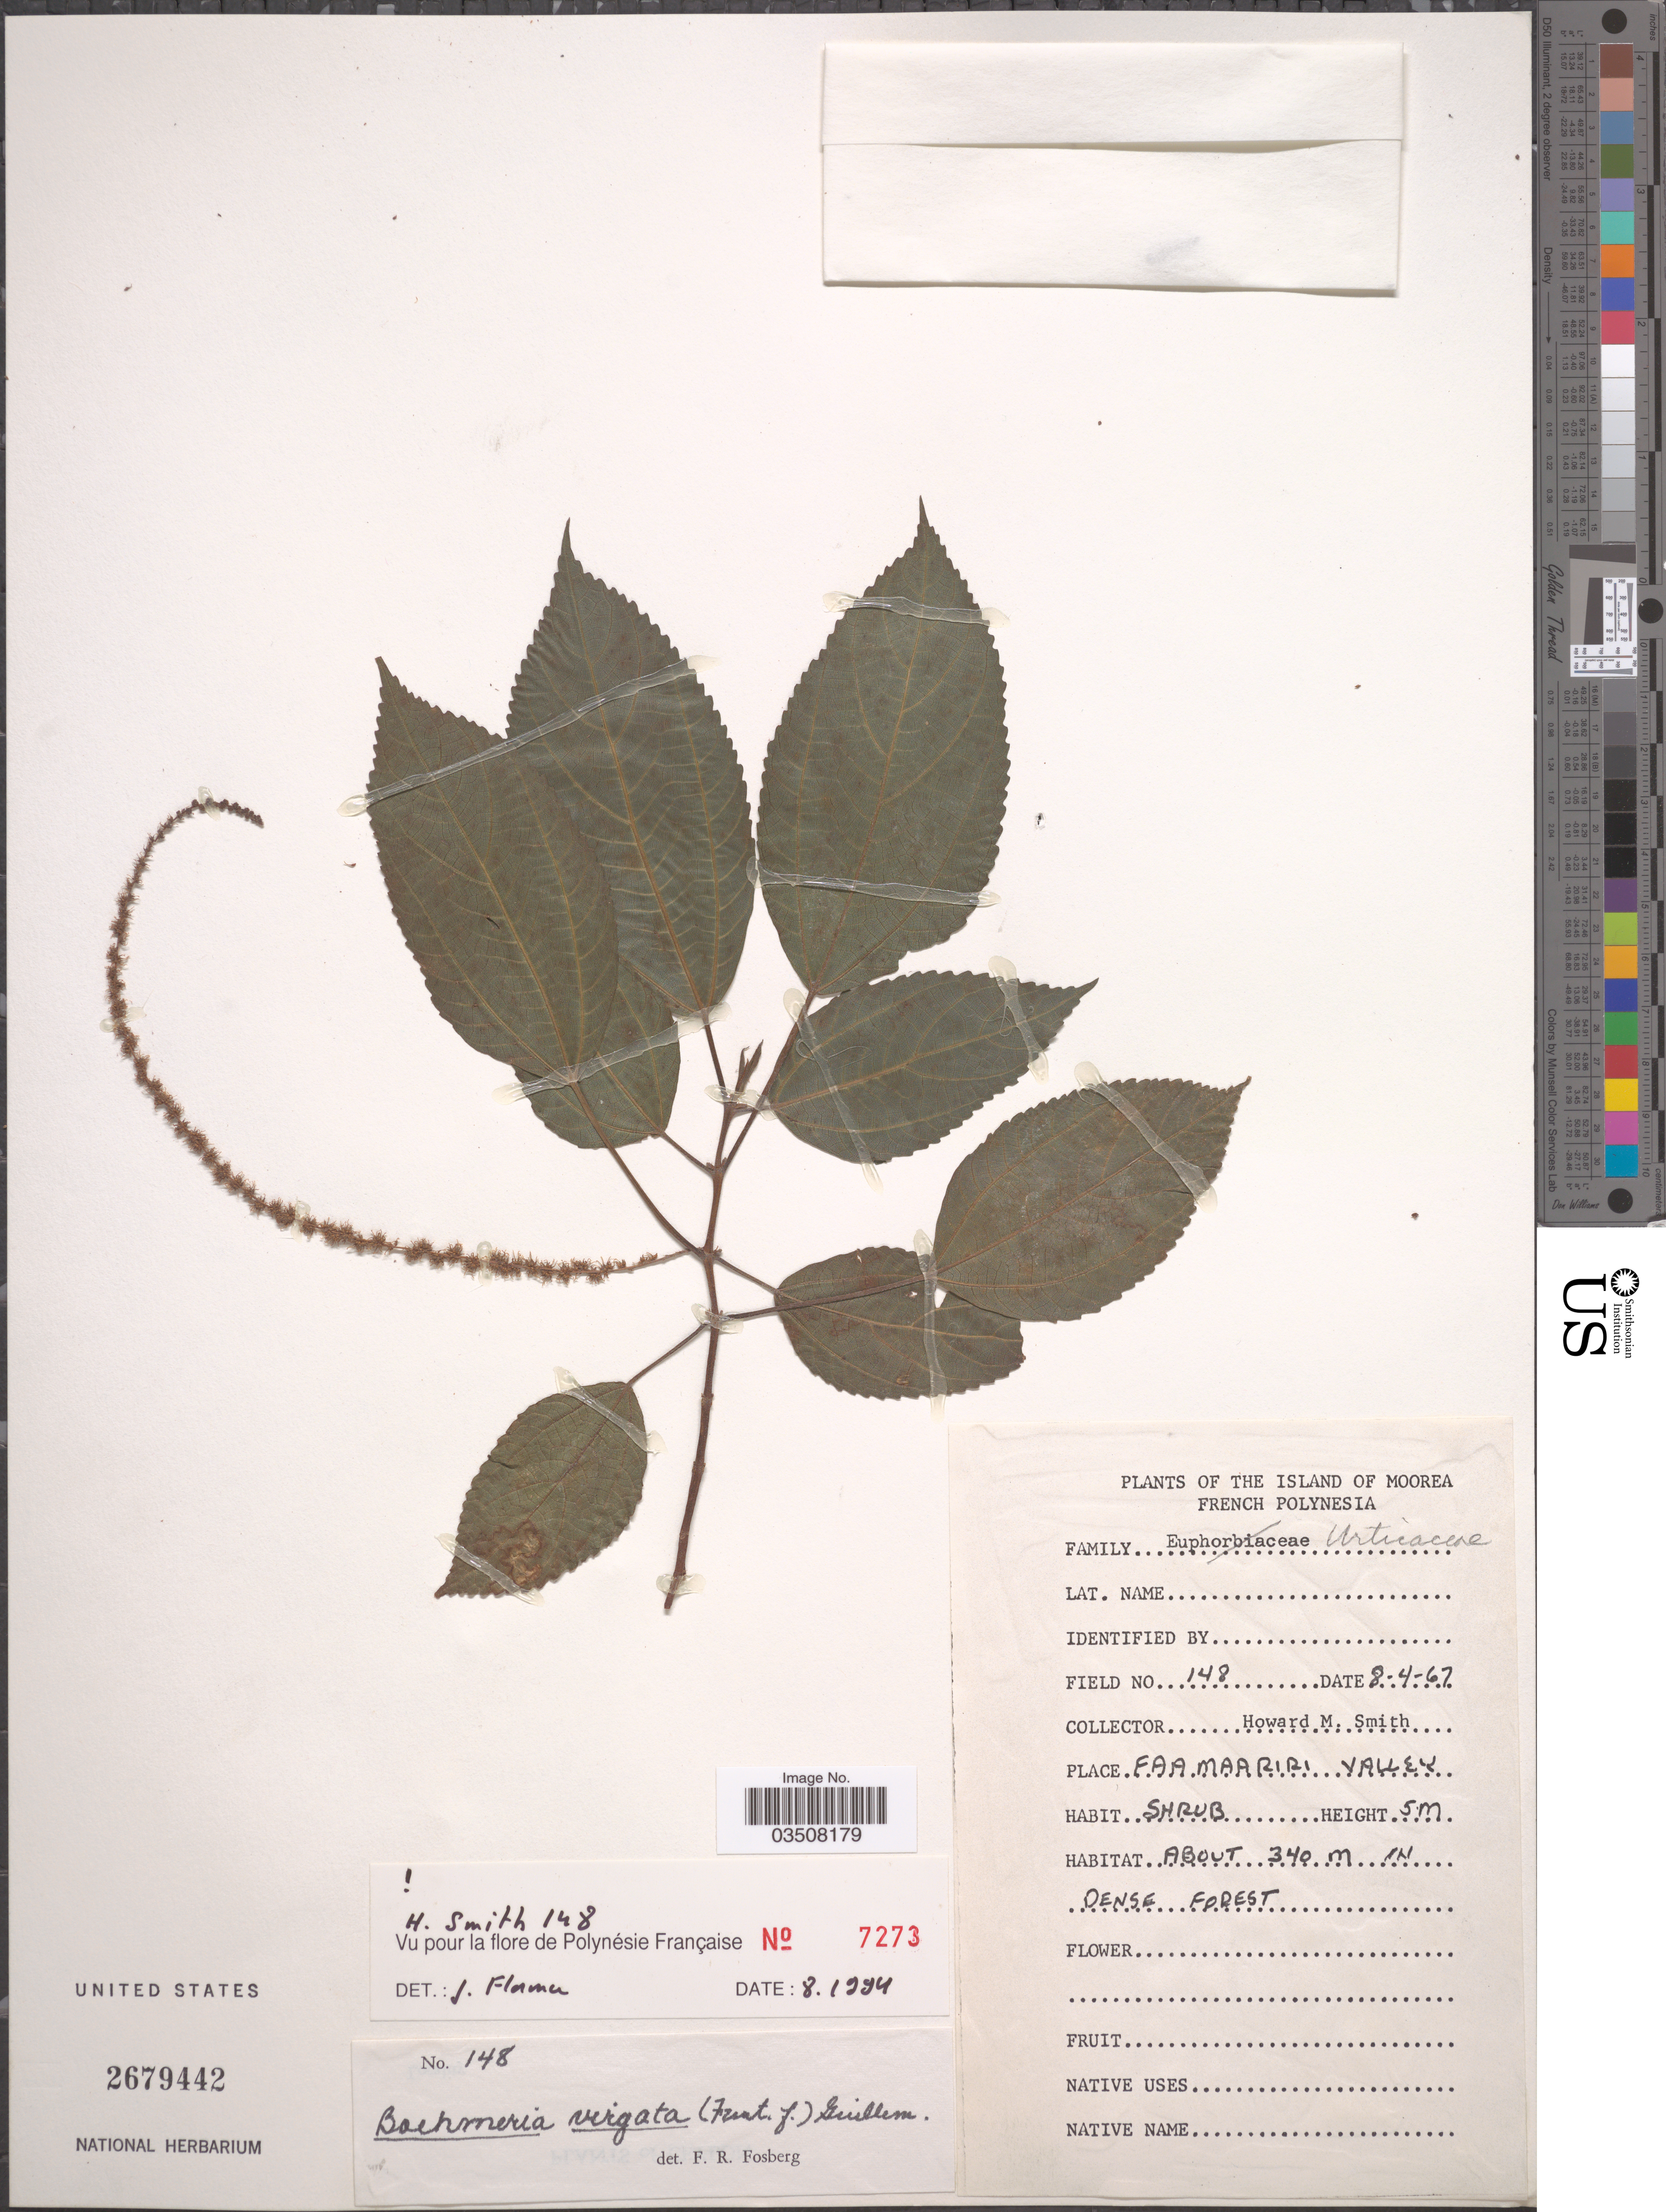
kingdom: Plantae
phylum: Tracheophyta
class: Magnoliopsida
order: Rosales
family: Urticaceae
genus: Boehmeria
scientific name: Boehmeria virgata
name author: (G. Forst.) Guill.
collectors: H. M. Smith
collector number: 148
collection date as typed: Transcribed d/m/y: 8/4/67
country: French Polynesia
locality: The Island of Moorea, About 340 m in Dense Forest.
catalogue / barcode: US 2679442